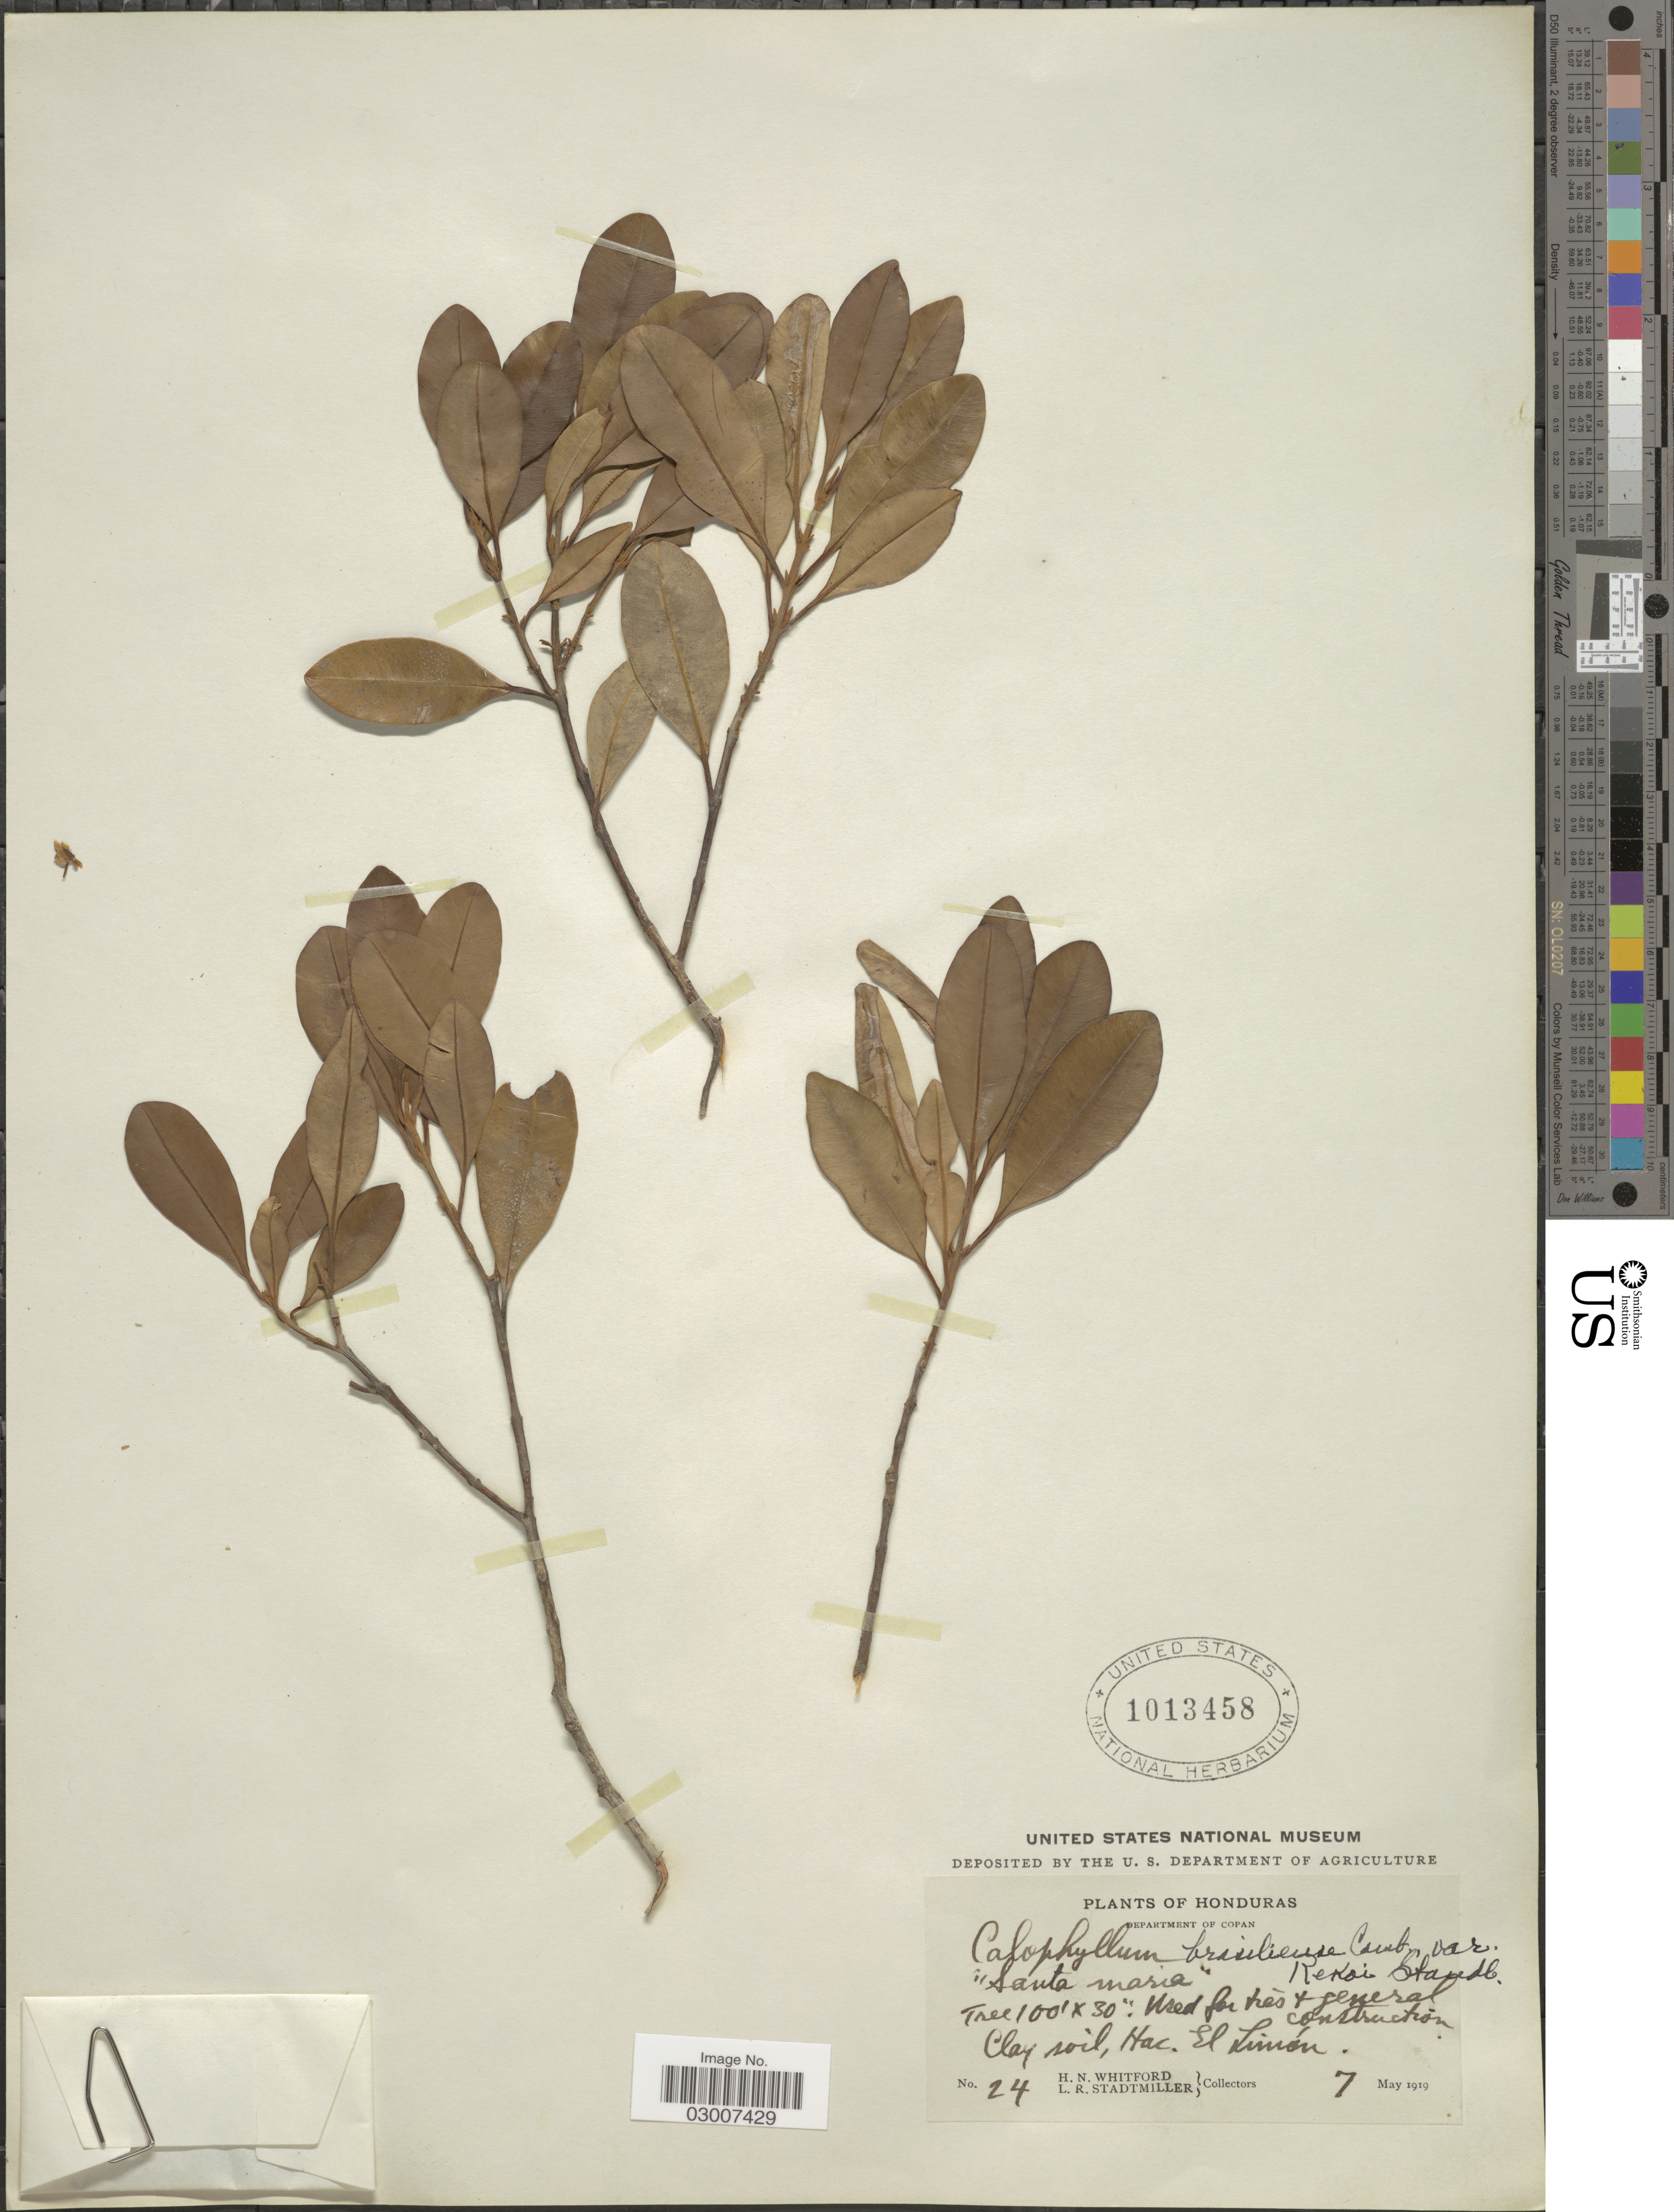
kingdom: Plantae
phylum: Tracheophyta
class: Magnoliopsida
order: Malpighiales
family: Calophyllaceae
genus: Calophyllum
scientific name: Calophyllum brasiliense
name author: Cambess.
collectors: H. N. Whitford & L. Stadtmiller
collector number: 24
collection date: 1919-05-07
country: Honduras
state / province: Copán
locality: Department of Copan. Hac. El Limón.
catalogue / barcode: US 1013458